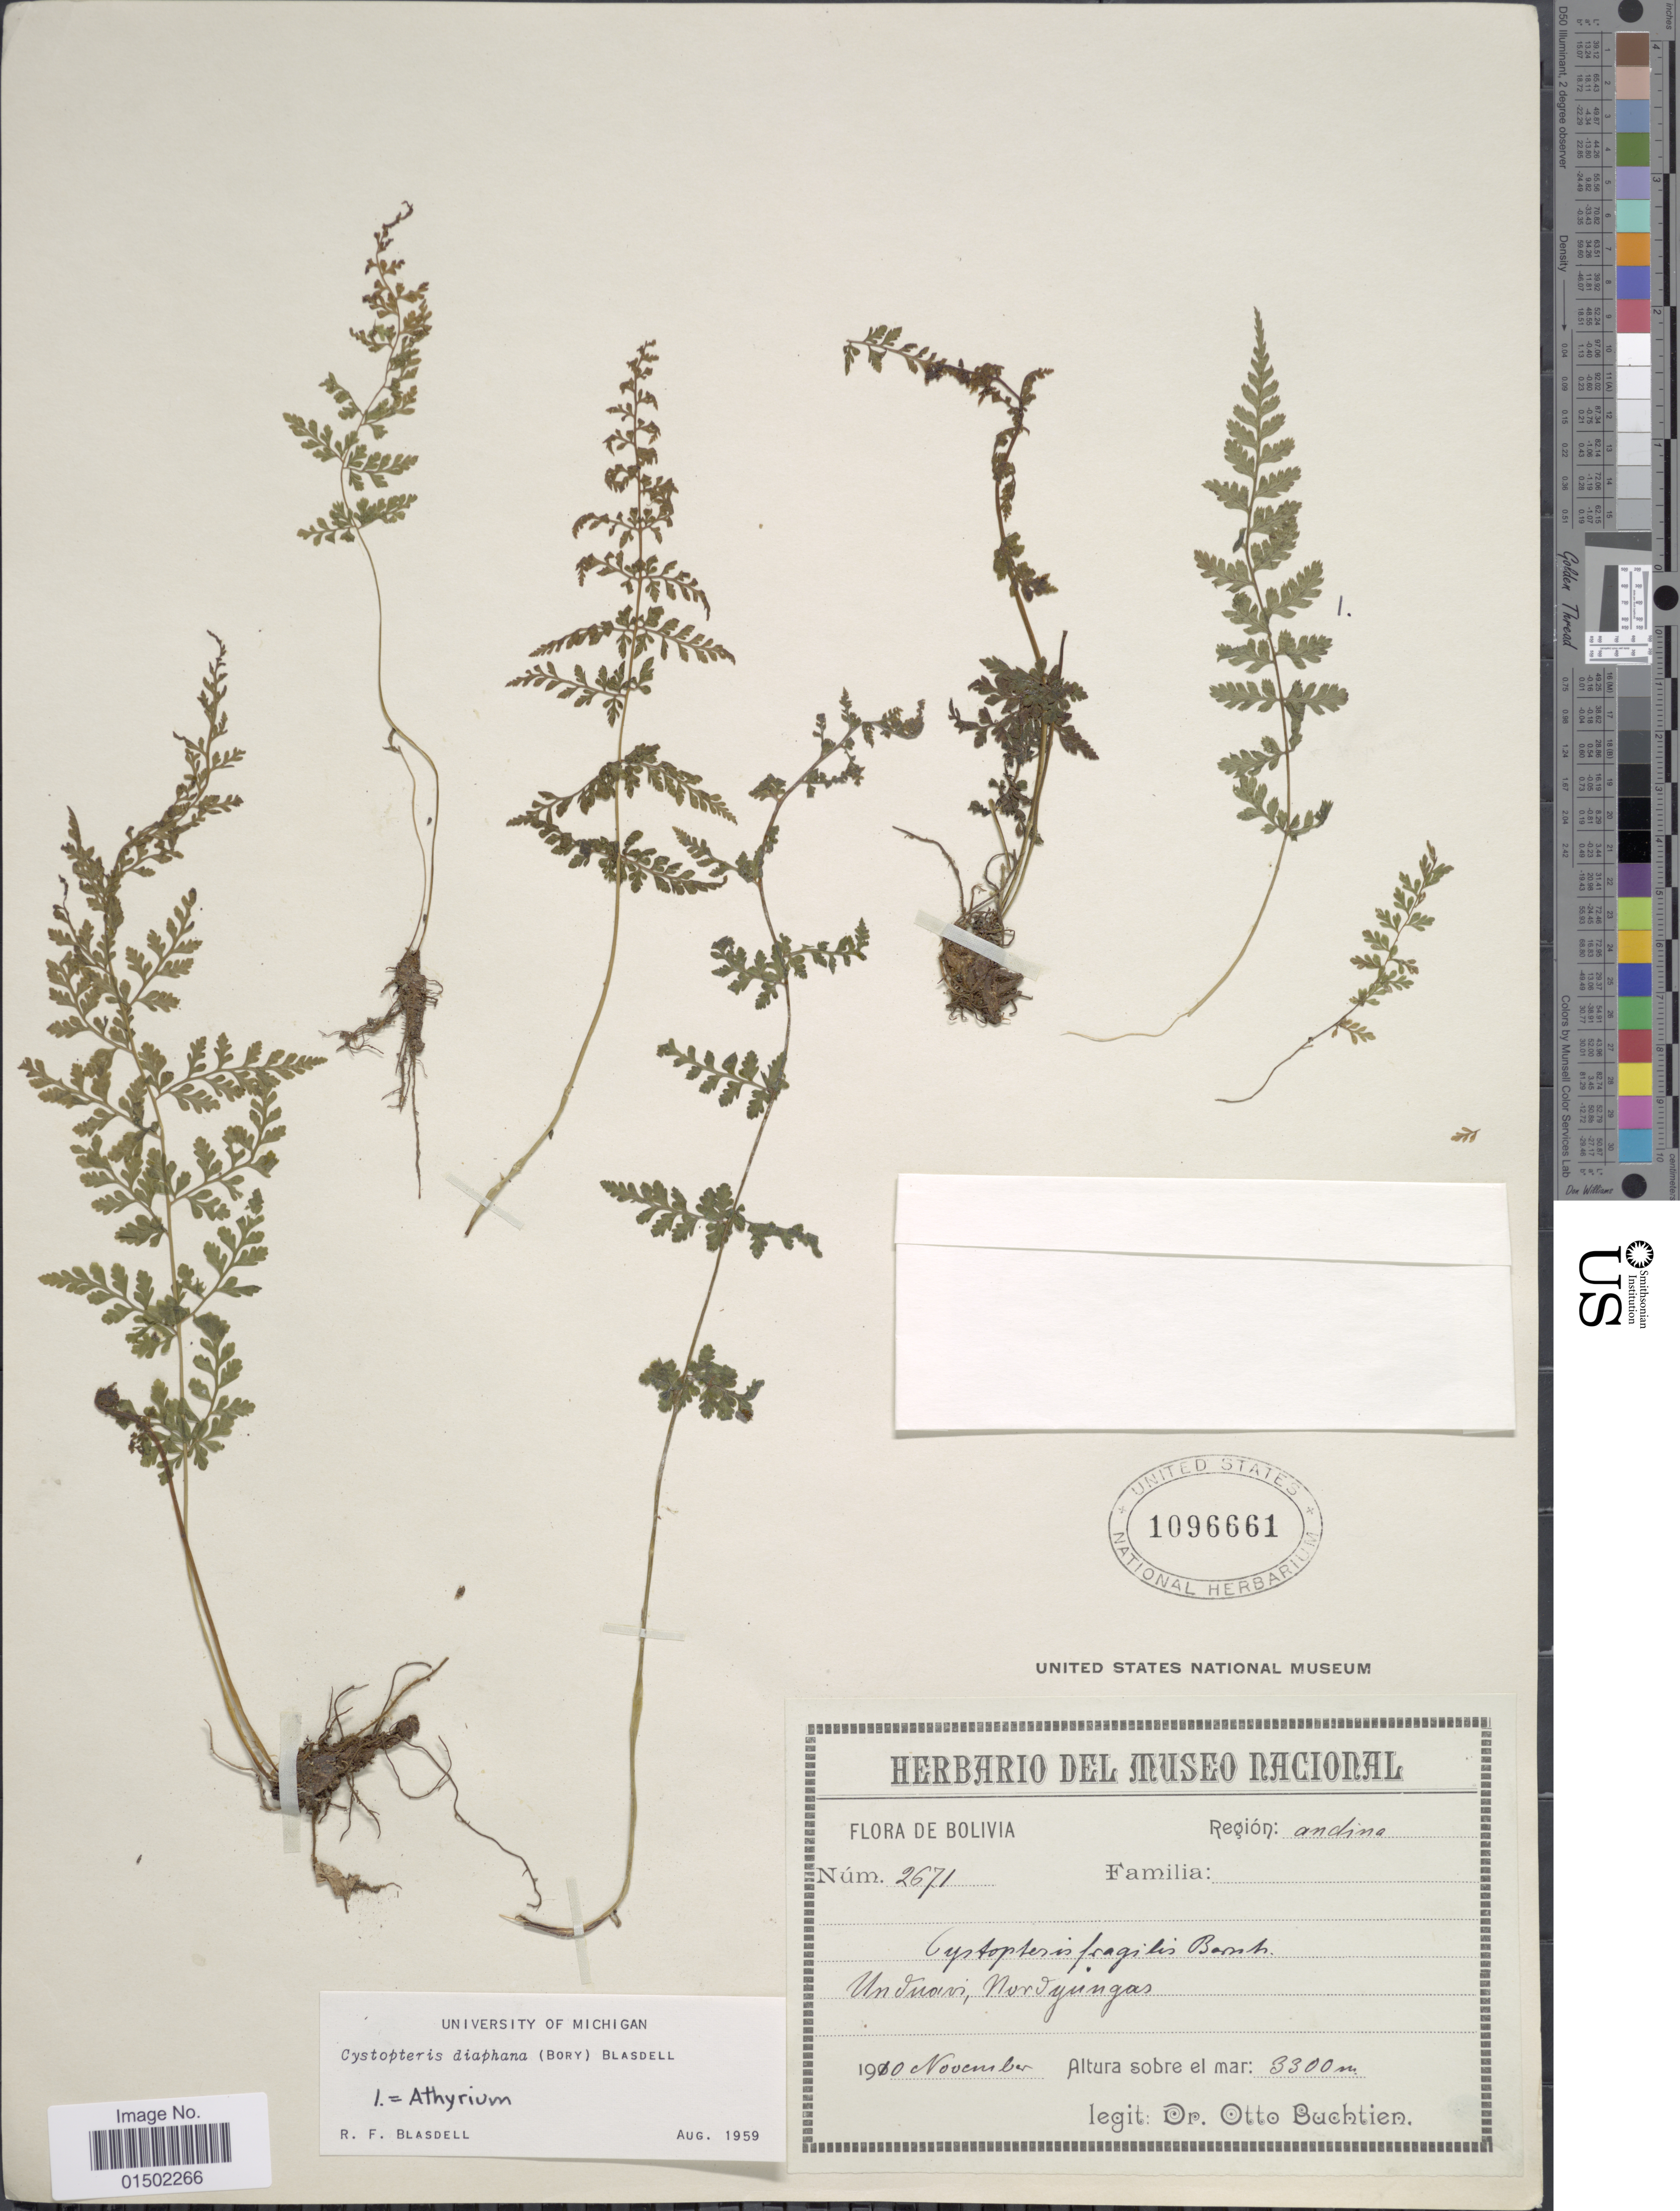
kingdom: Plantae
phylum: Tracheophyta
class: Polypodiopsida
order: Polypodiales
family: Cystopteridaceae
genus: Cystopteris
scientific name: Cystopteris diaphana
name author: (Bory) Blasdell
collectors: O. Buchtien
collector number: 2671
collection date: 1910-11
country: Bolivia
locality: Andina. Unduavi, Nordyungas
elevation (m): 3300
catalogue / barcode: US 1096661